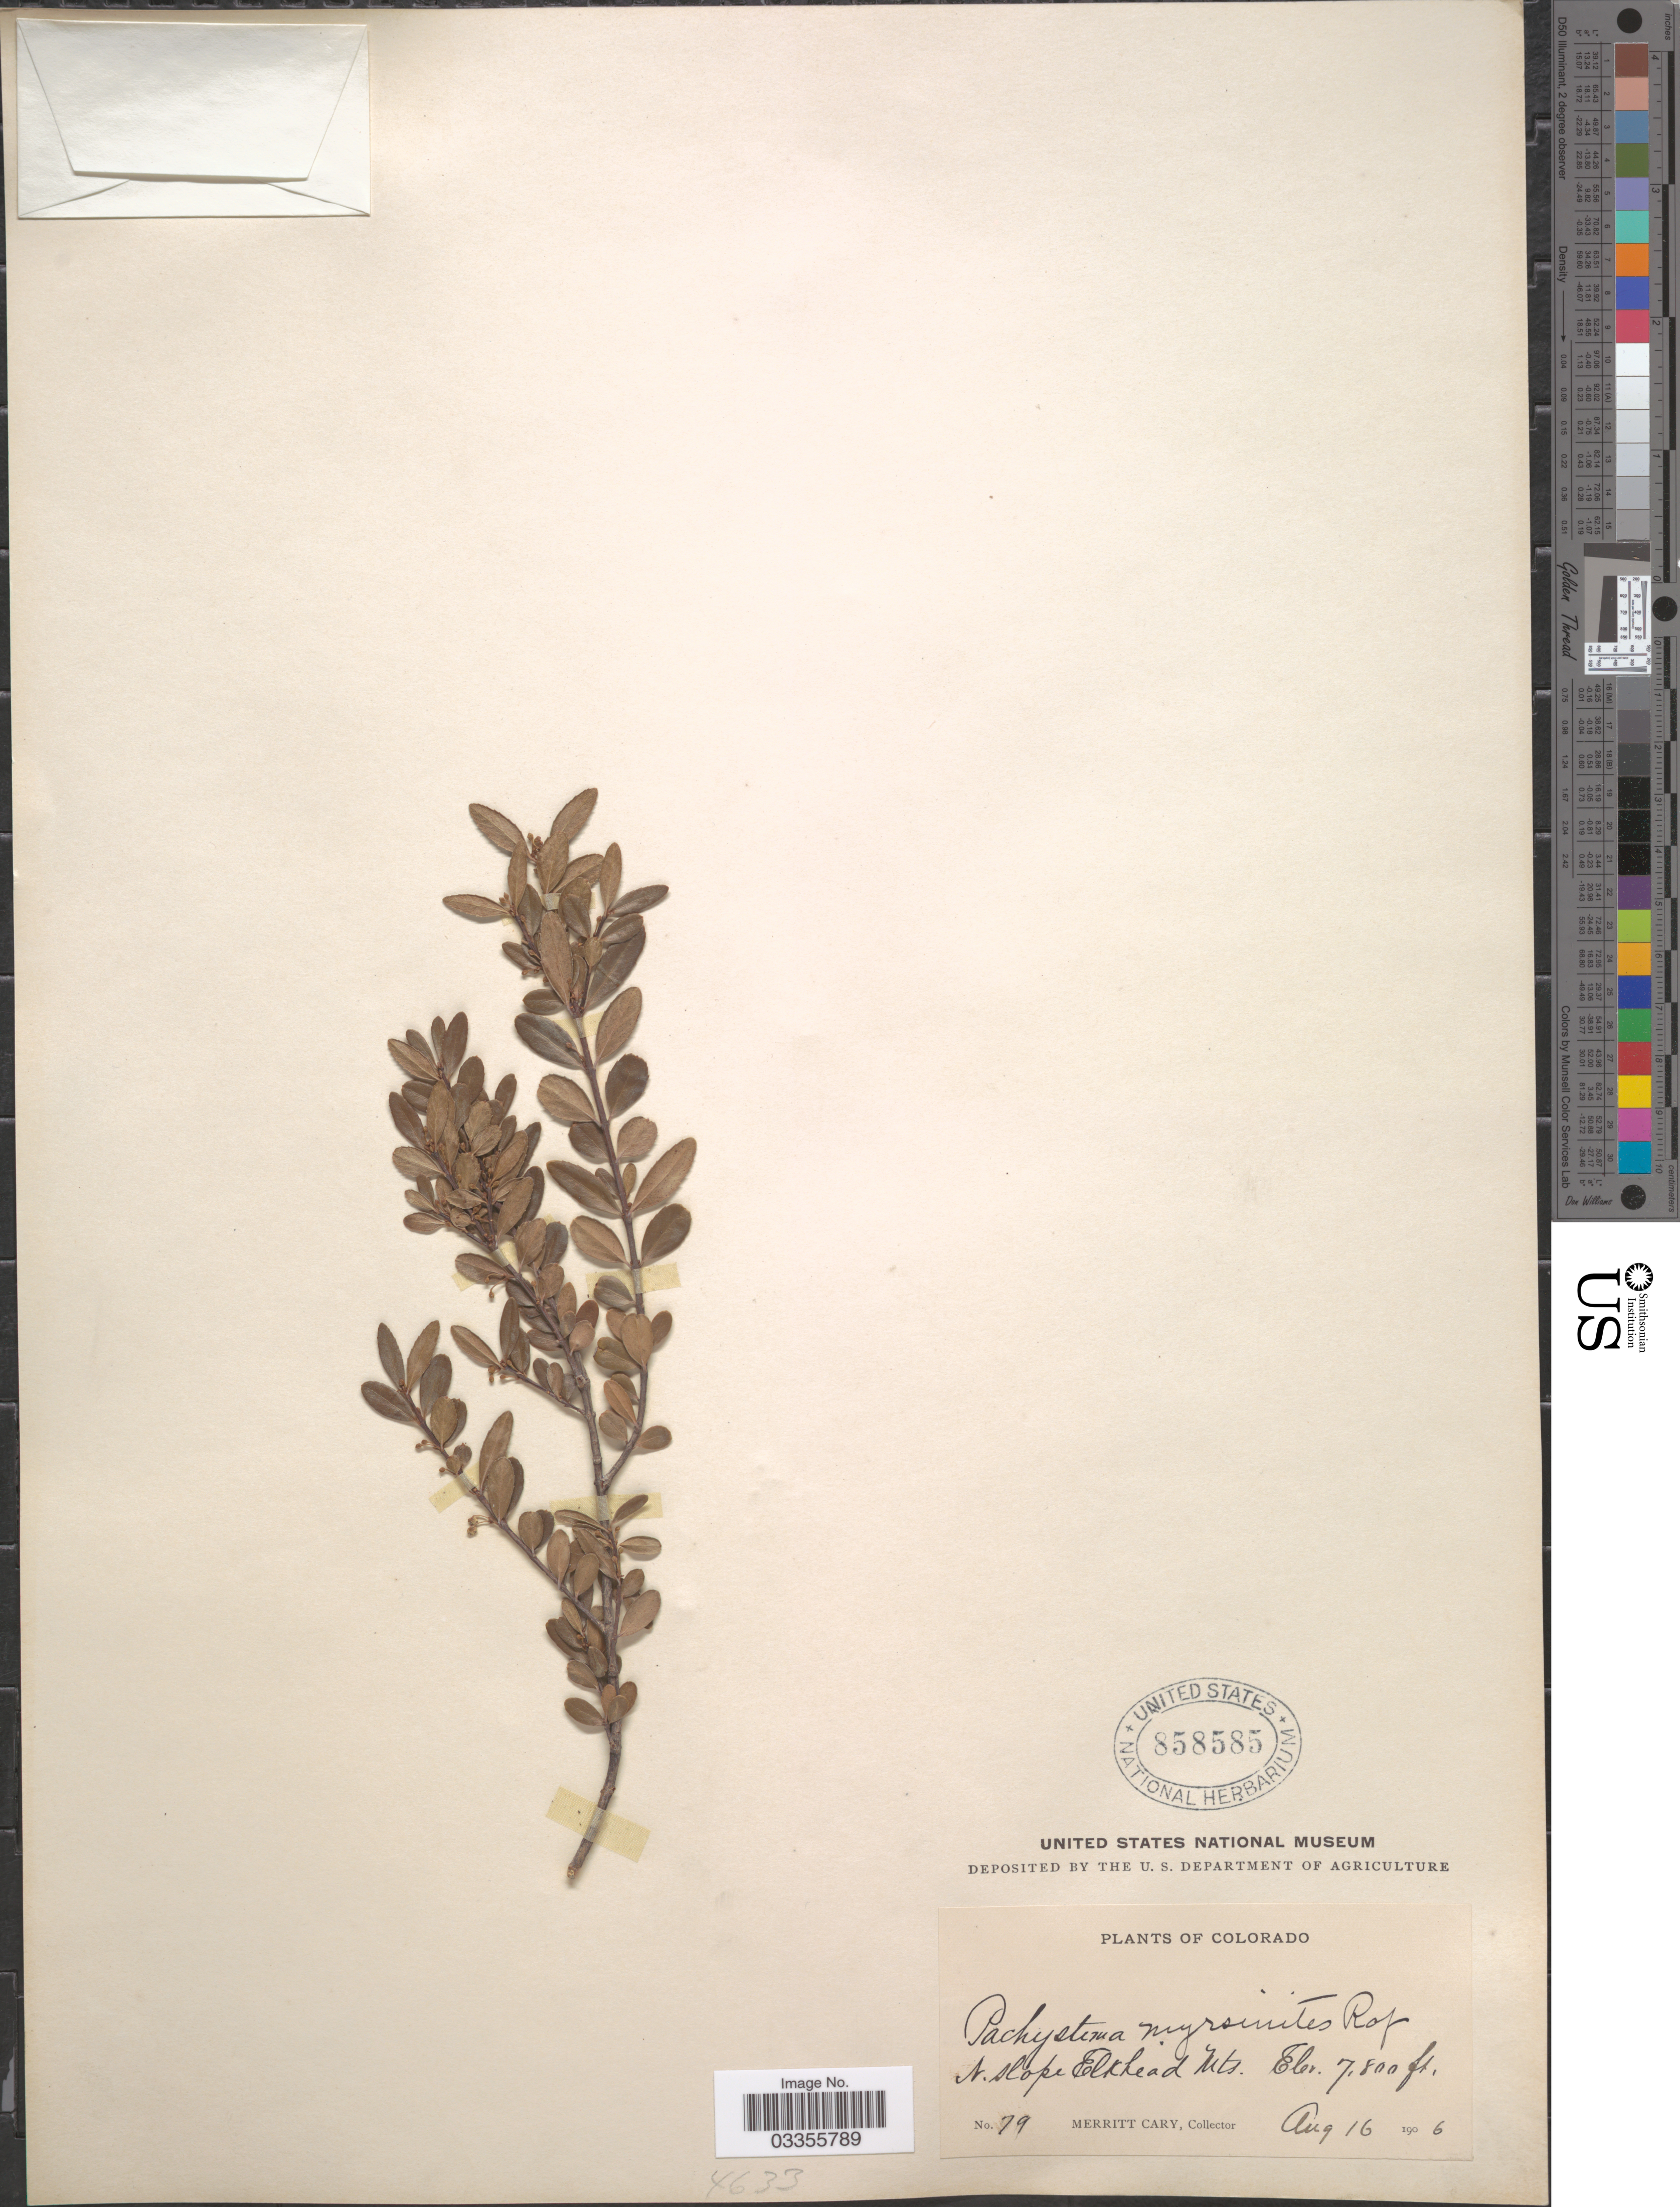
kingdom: Plantae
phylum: Tracheophyta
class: Magnoliopsida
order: Celastrales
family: Celastraceae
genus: Paxistima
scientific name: Paxistima myrsinites subsp. myrsinites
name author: (Pursh) Raf.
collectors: M. Cary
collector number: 79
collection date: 1906-08-16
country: United States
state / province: Colorado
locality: N. slope Elkhead Mts.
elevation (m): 2377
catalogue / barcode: US 858585